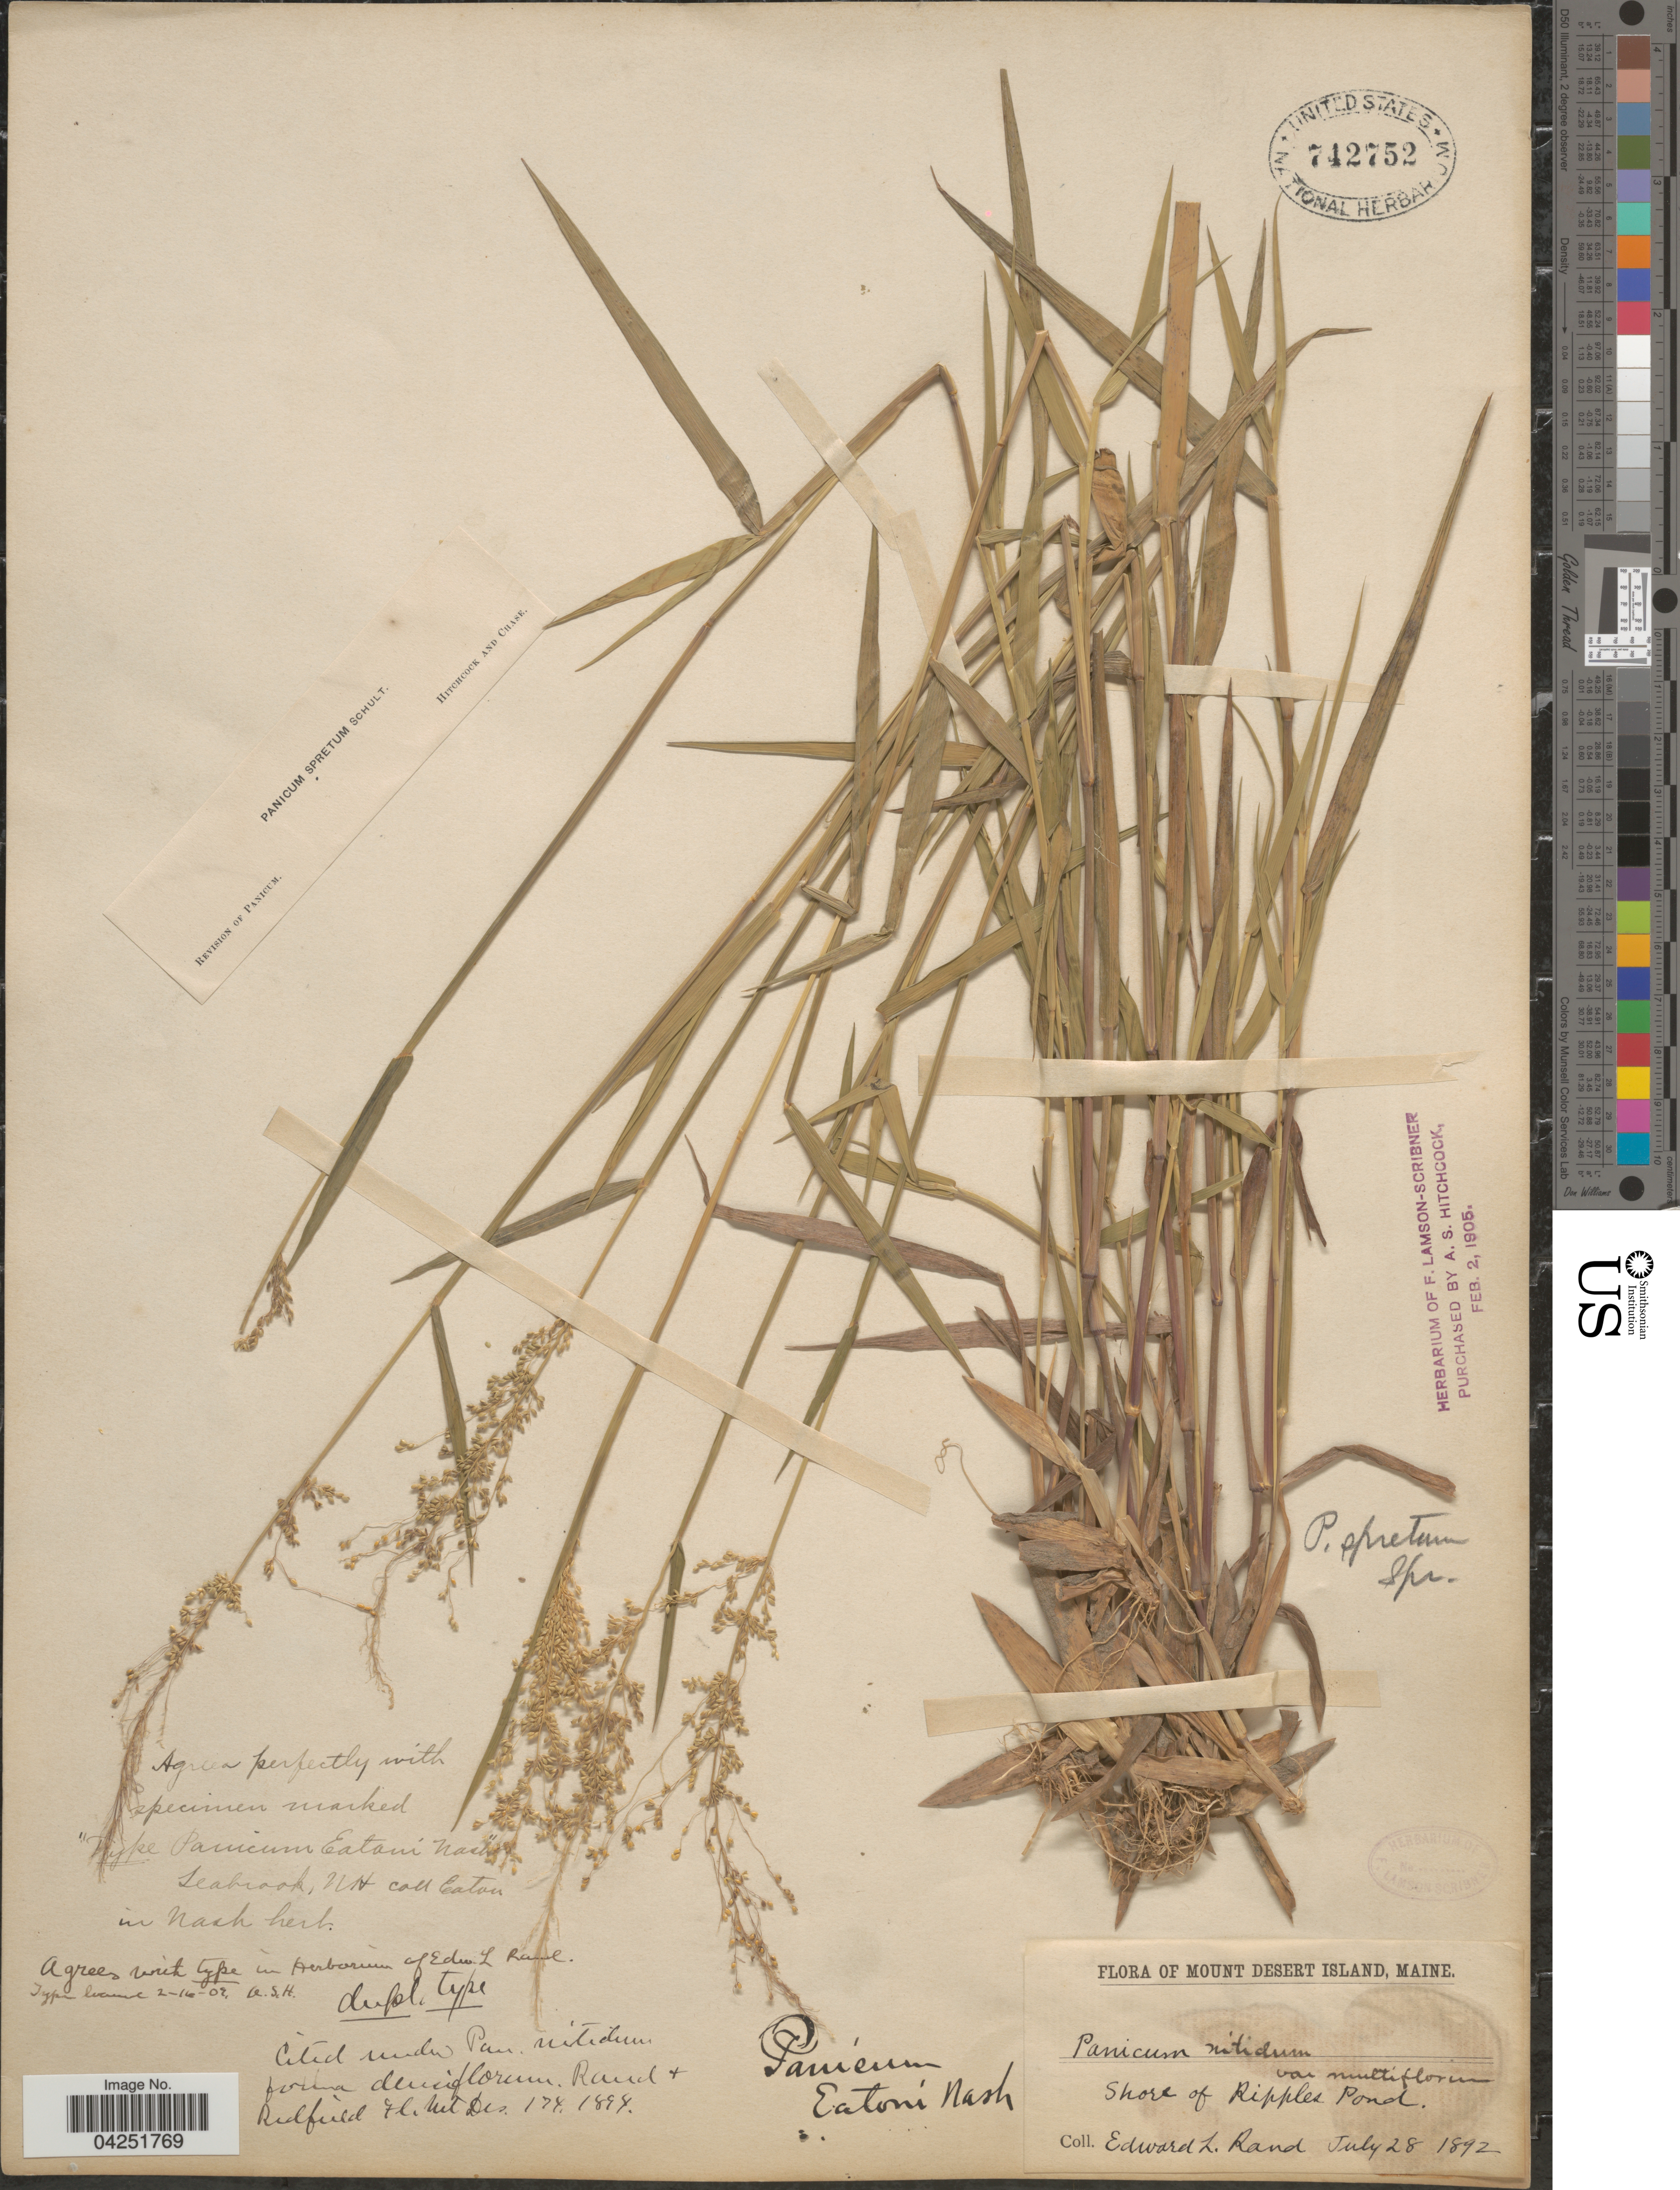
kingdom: Plantae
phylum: Tracheophyta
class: Liliopsida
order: Poales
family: Poaceae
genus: Dichanthelium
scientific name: Dichanthelium acuminatum var. densiflorum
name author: (Rand & Redfield) Gould & C.A. Clark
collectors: E. Rand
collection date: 1892-07-28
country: United States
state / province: Maine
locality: Mount Desert Island. Shore of Ripples Pond.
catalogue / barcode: US 742752